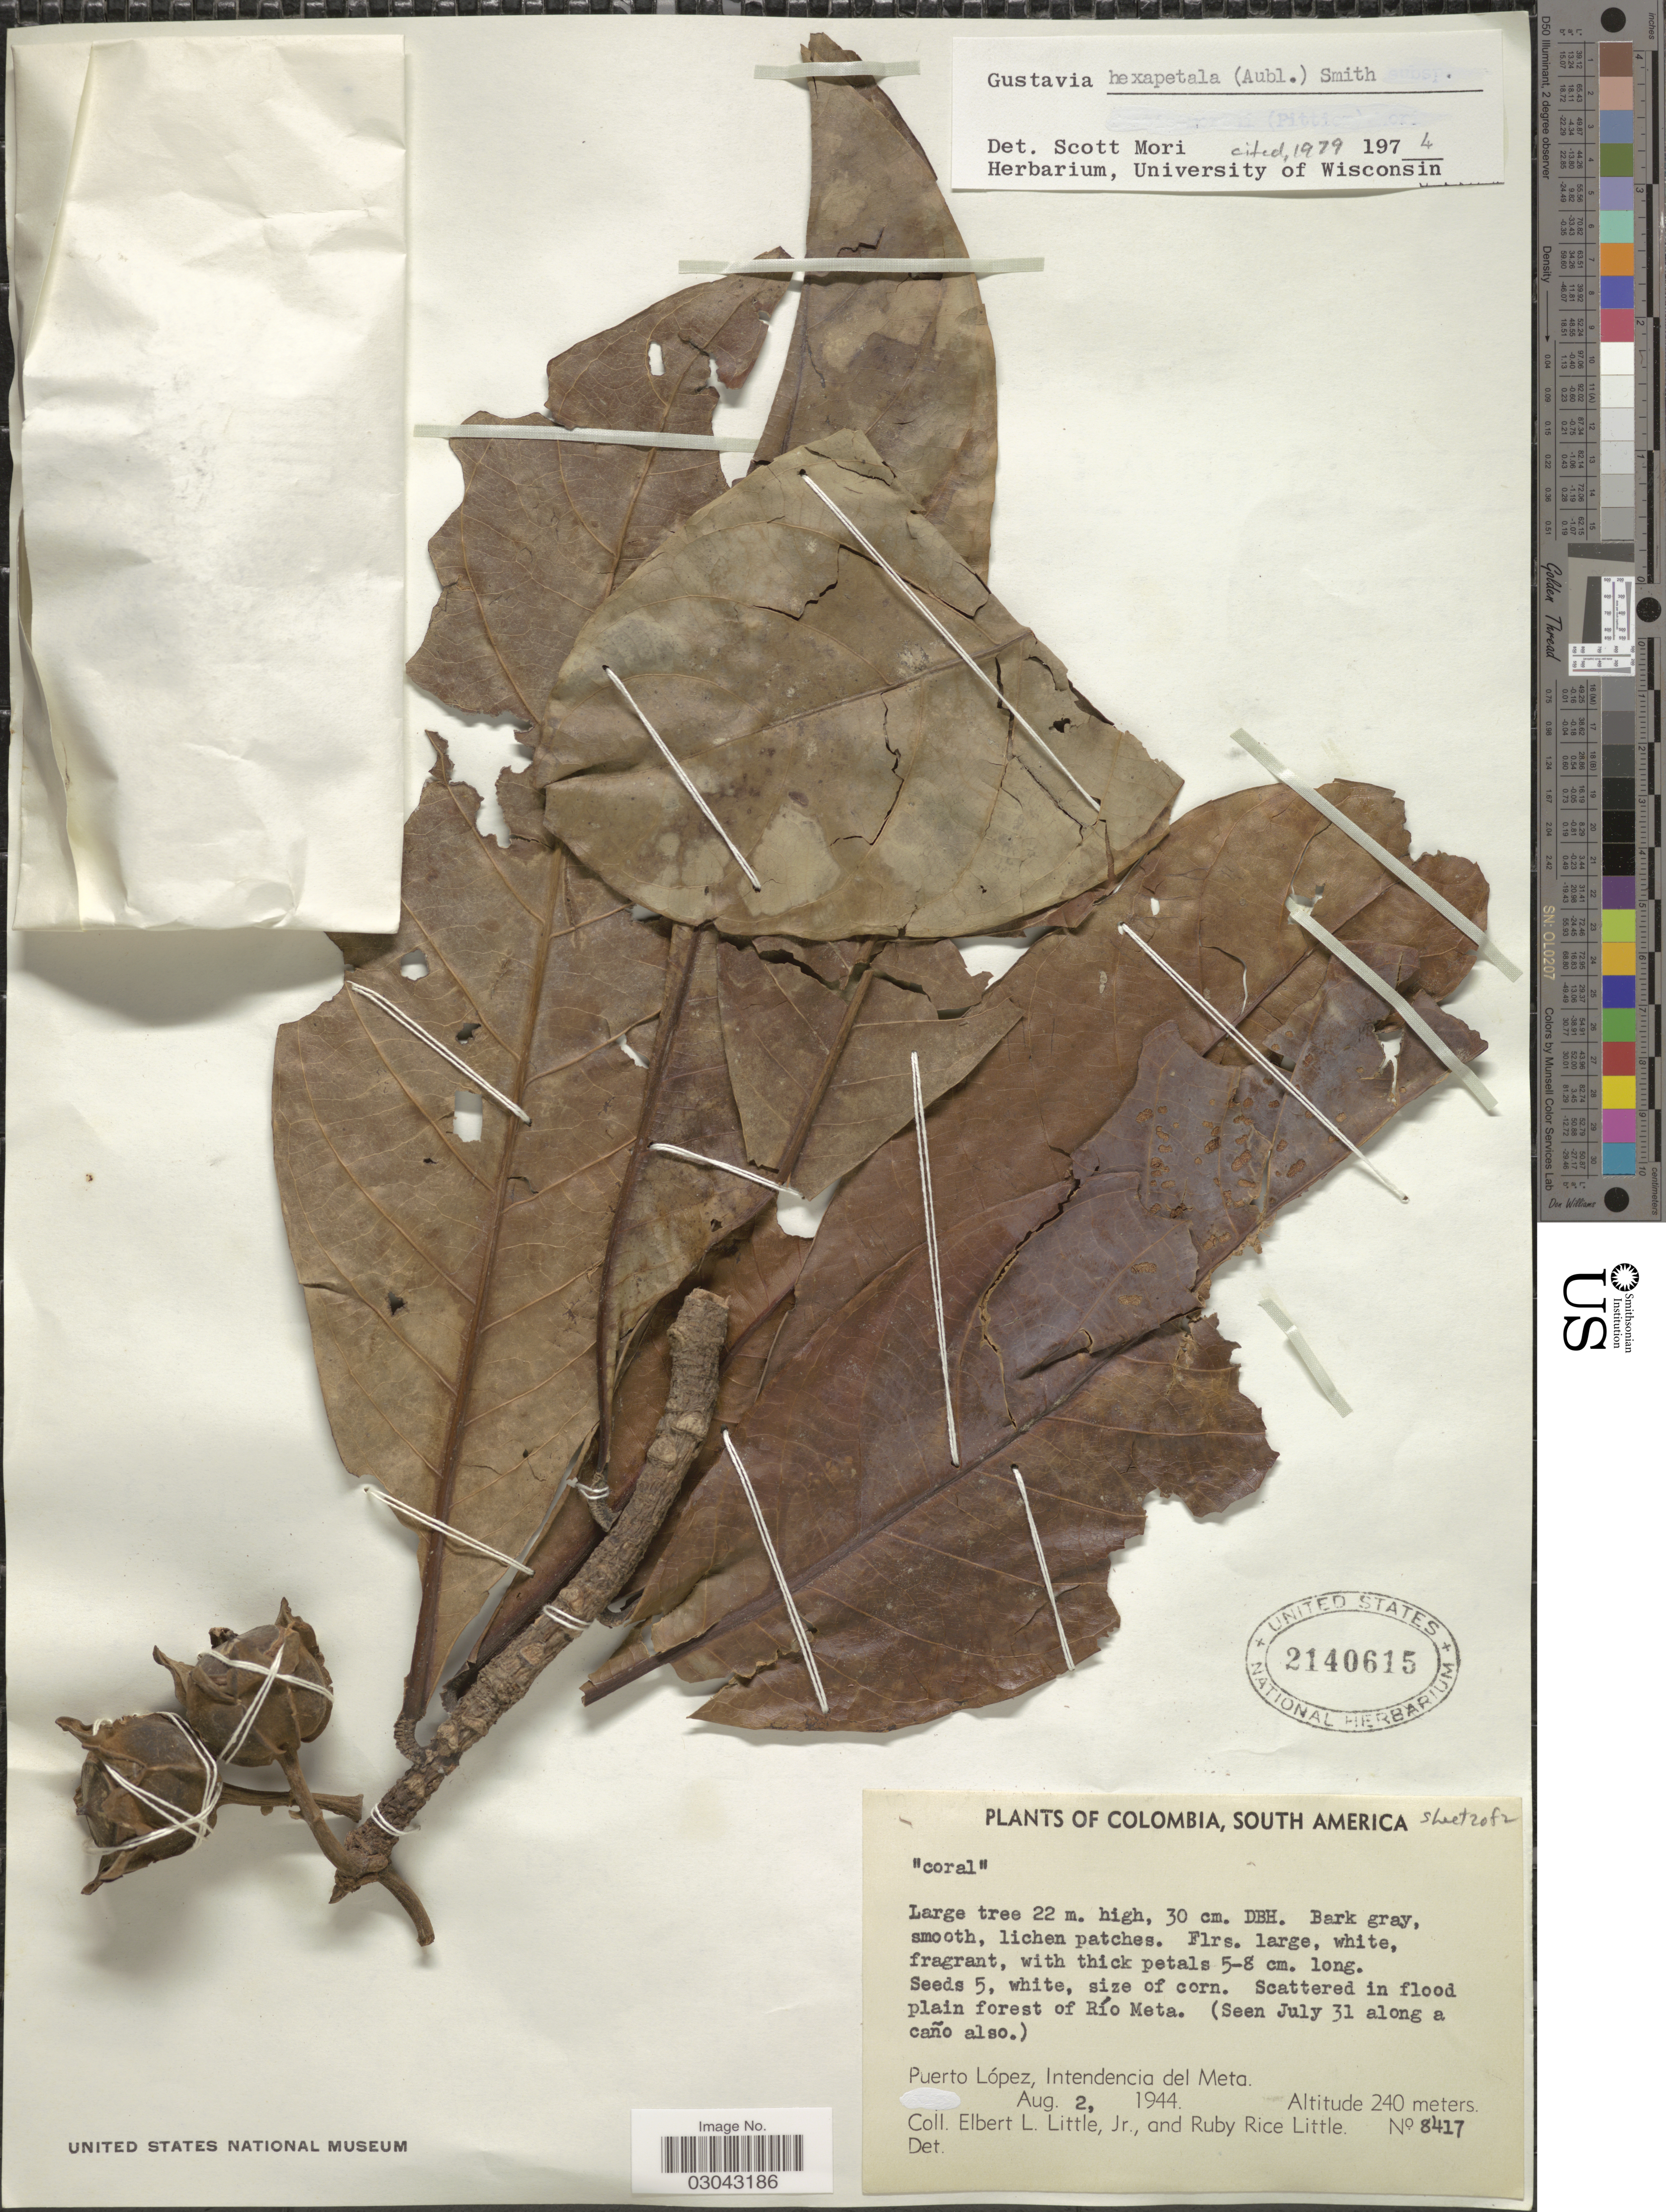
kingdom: Plantae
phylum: Tracheophyta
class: Magnoliopsida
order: Ericales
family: Lecythidaceae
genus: Gustavia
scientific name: Gustavia hexapetala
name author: (Aubl.) Sm.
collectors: E. L. Little & R. R. Little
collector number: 8417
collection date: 1944-08-02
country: Colombia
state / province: Meta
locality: Scattered in flood plain forest of Río Meta, Puerto López.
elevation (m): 240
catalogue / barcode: US 2140615